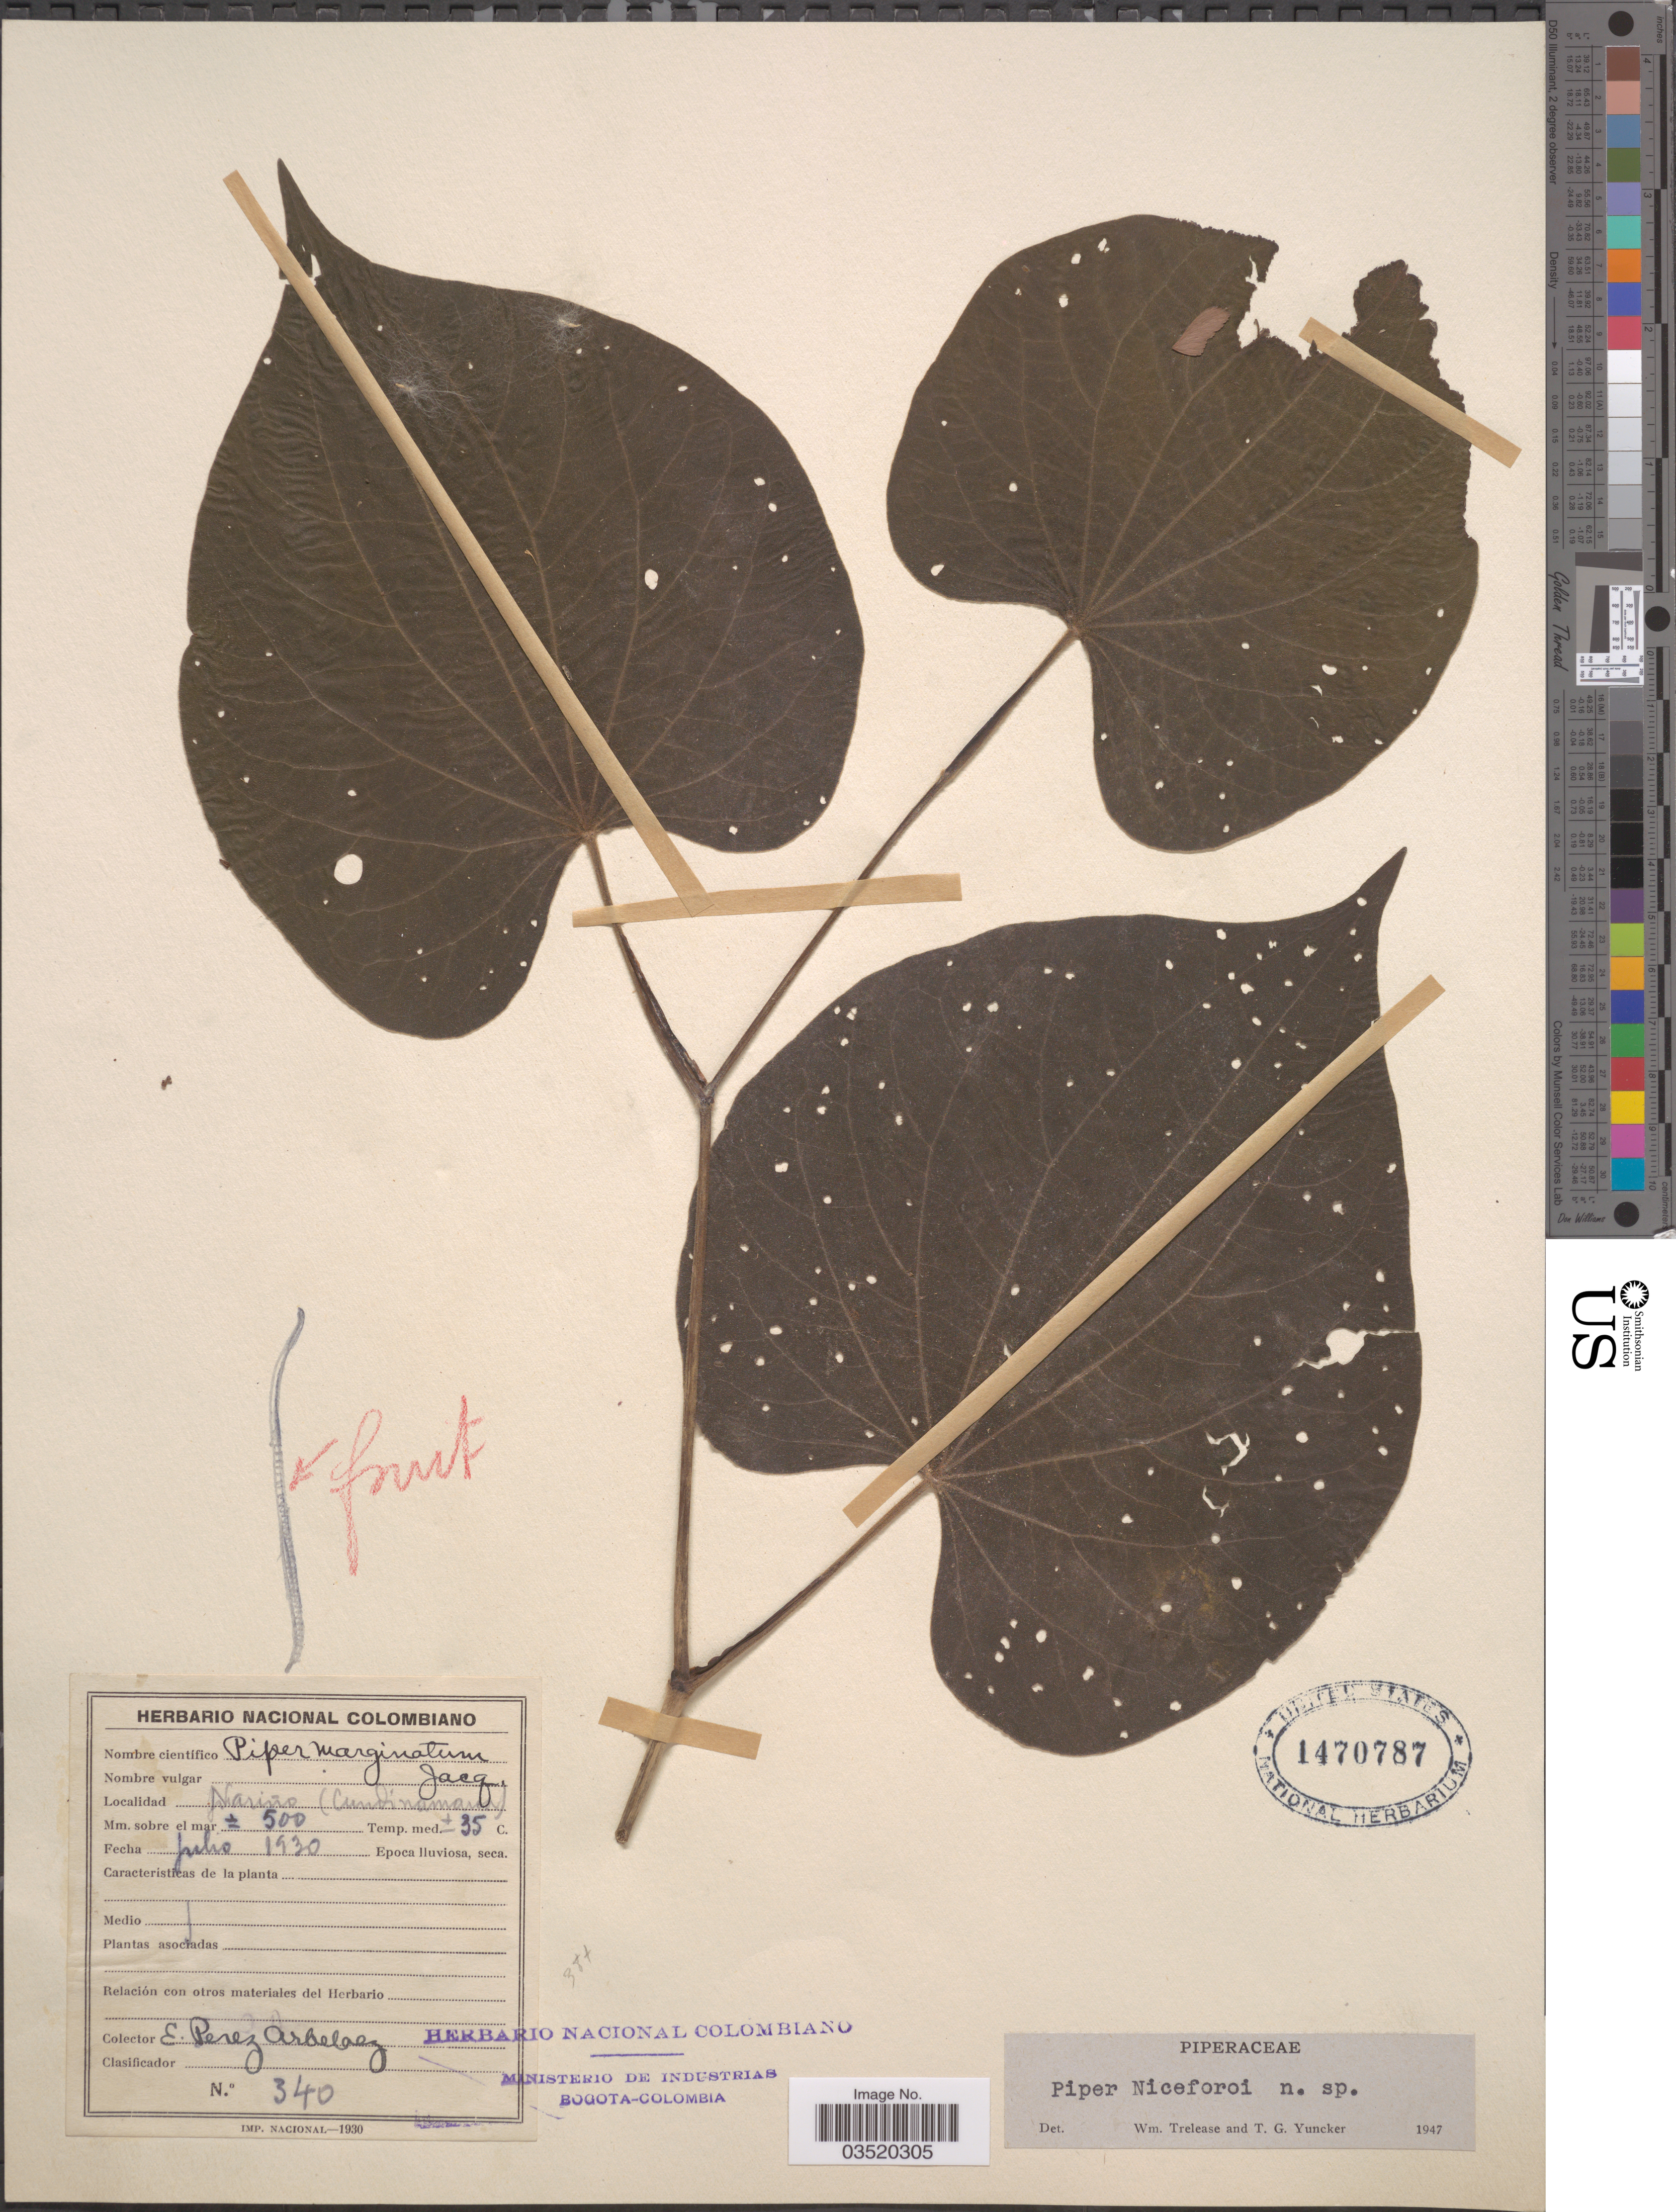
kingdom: Plantae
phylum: Tracheophyta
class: Magnoliopsida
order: Piperales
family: Piperaceae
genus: Piper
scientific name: Piper marginatum var. catalpifolium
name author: (Kunth) C. DC.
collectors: E. Pérez Arbeláez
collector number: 340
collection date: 1930-07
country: Colombia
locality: Nariño (Cundinamarca).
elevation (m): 500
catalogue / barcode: US 1470787